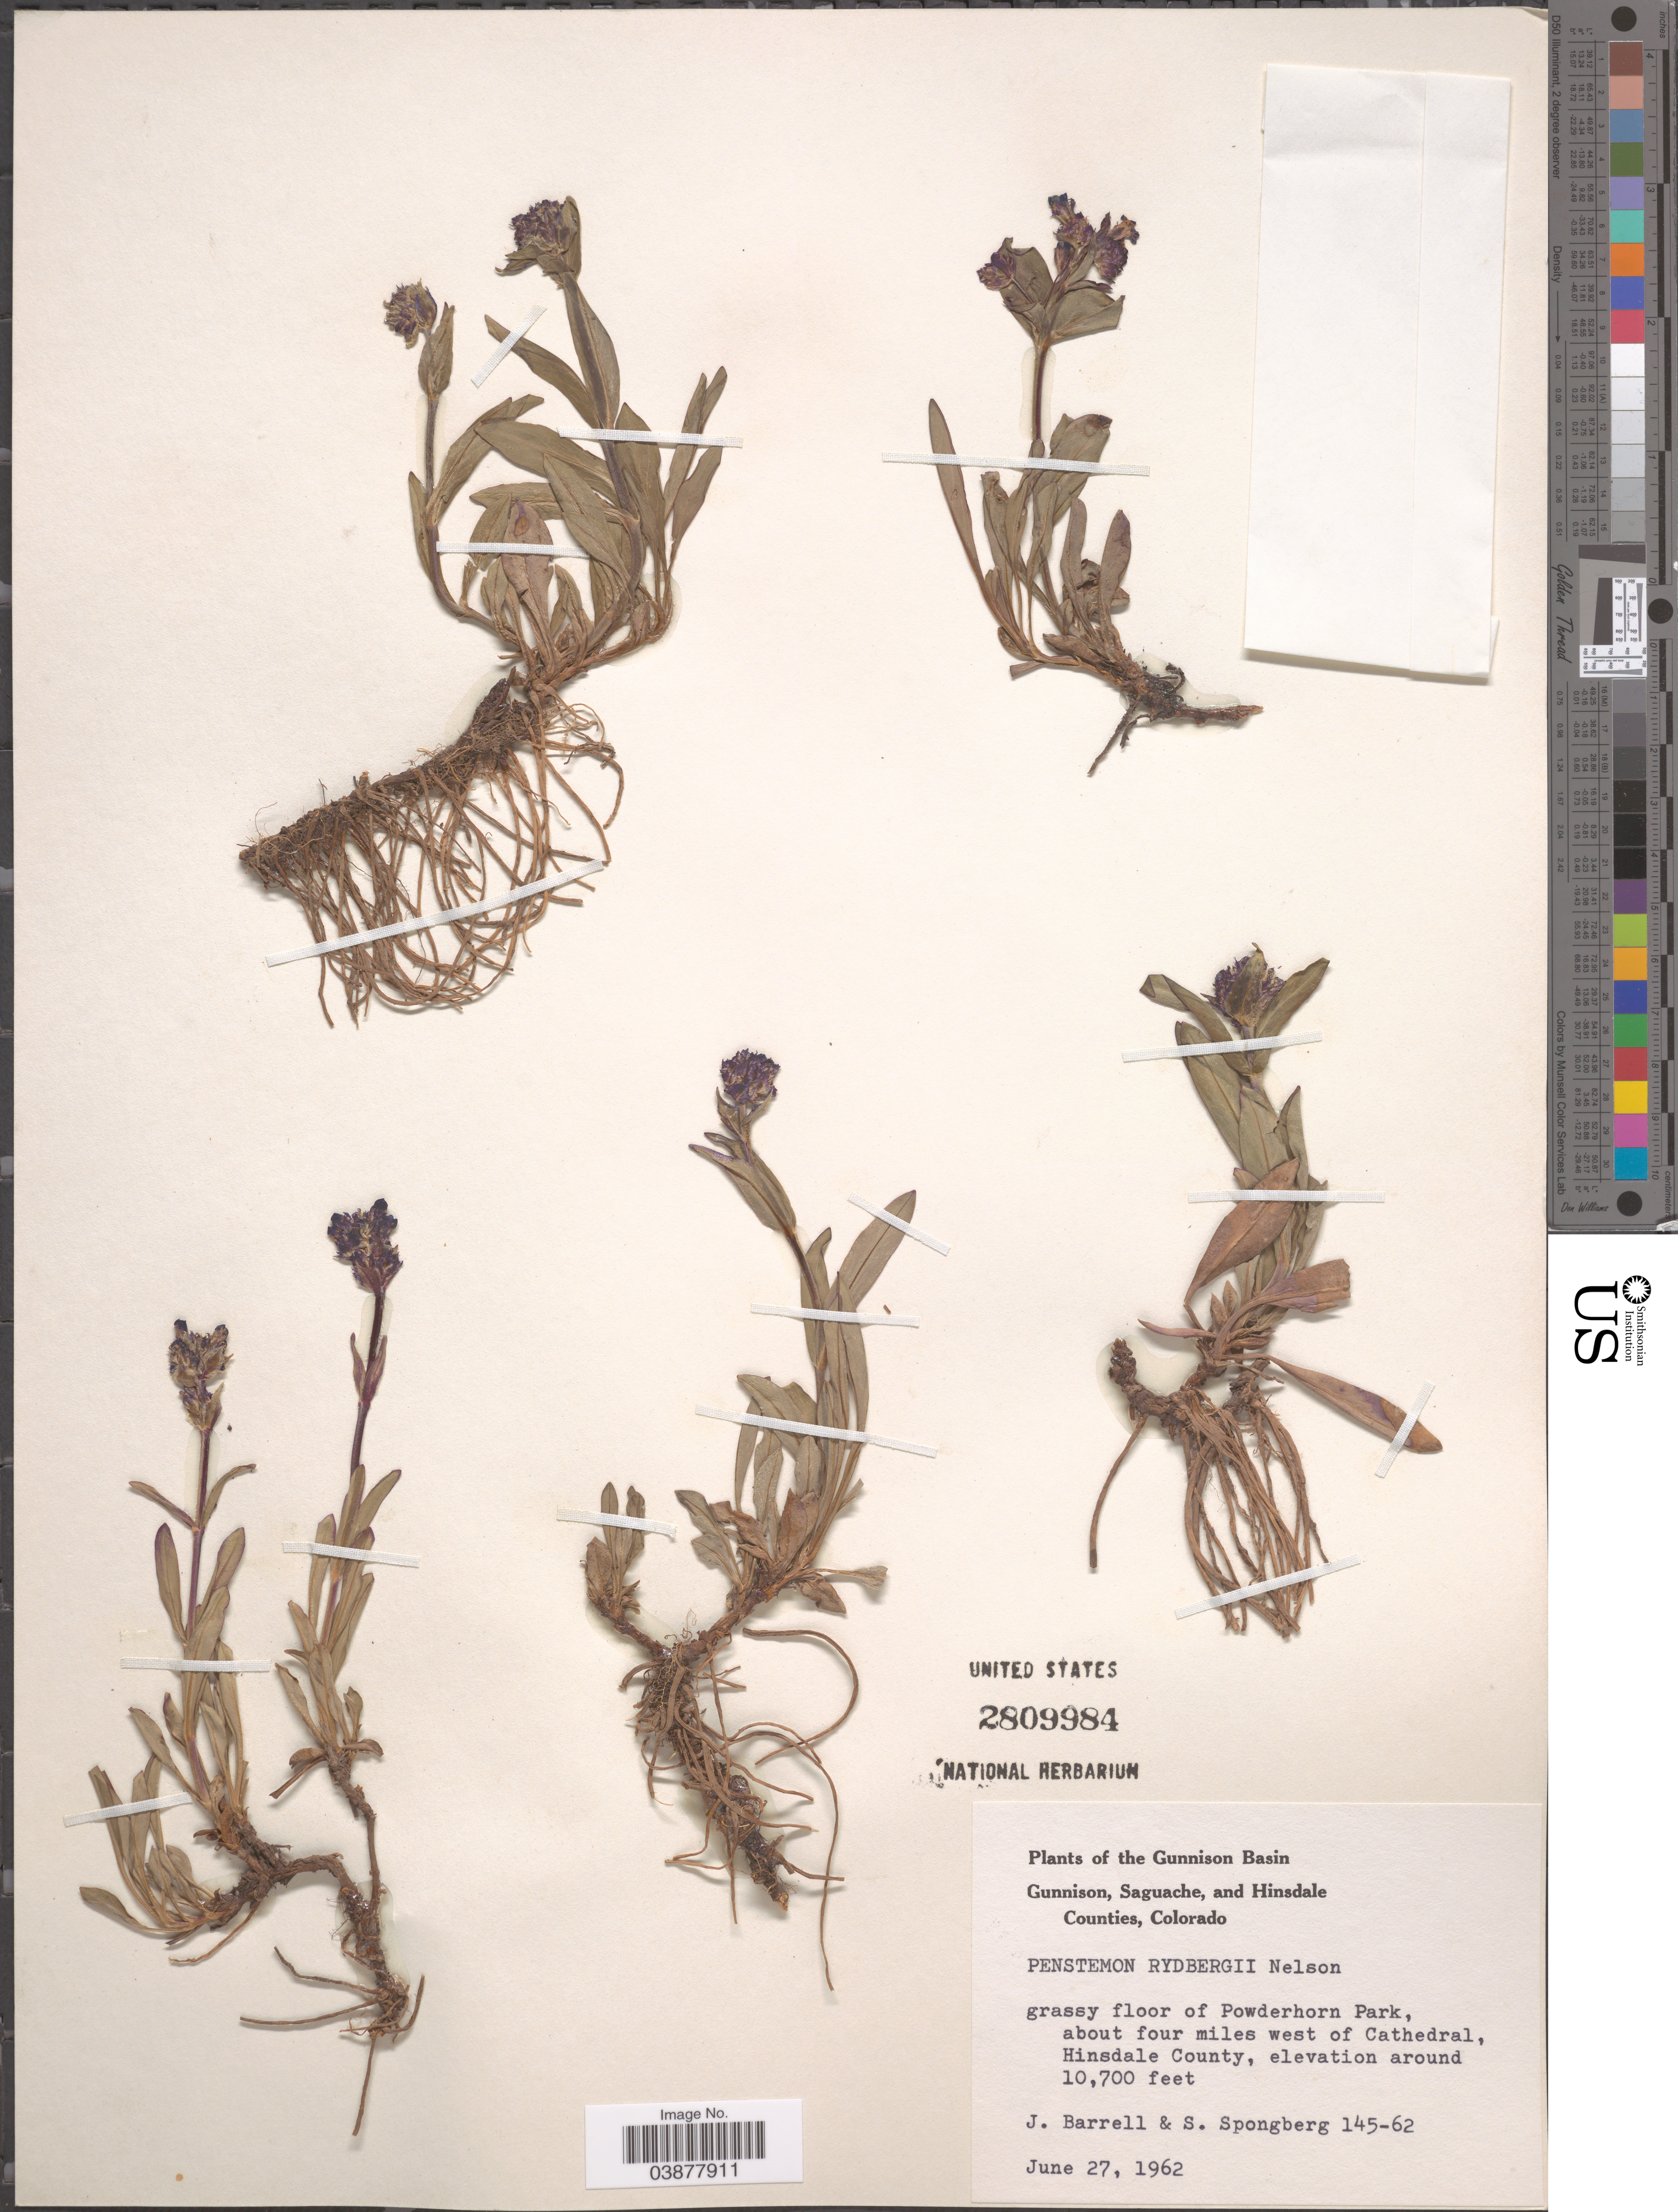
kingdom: Plantae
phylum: Tracheophyta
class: Magnoliopsida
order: Lamiales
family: Plantaginaceae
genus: Penstemon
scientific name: Penstemon rydbergii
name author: A. Nelson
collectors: J. Barrell & S. A.Spongberg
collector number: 145-62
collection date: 1962-06-27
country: United States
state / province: Colorado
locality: The Gunnison Basin. Grassy floor of Powederhorn Park, about four miles west of Cathedral, Hinsdale County.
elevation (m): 3261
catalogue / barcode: US 2809984